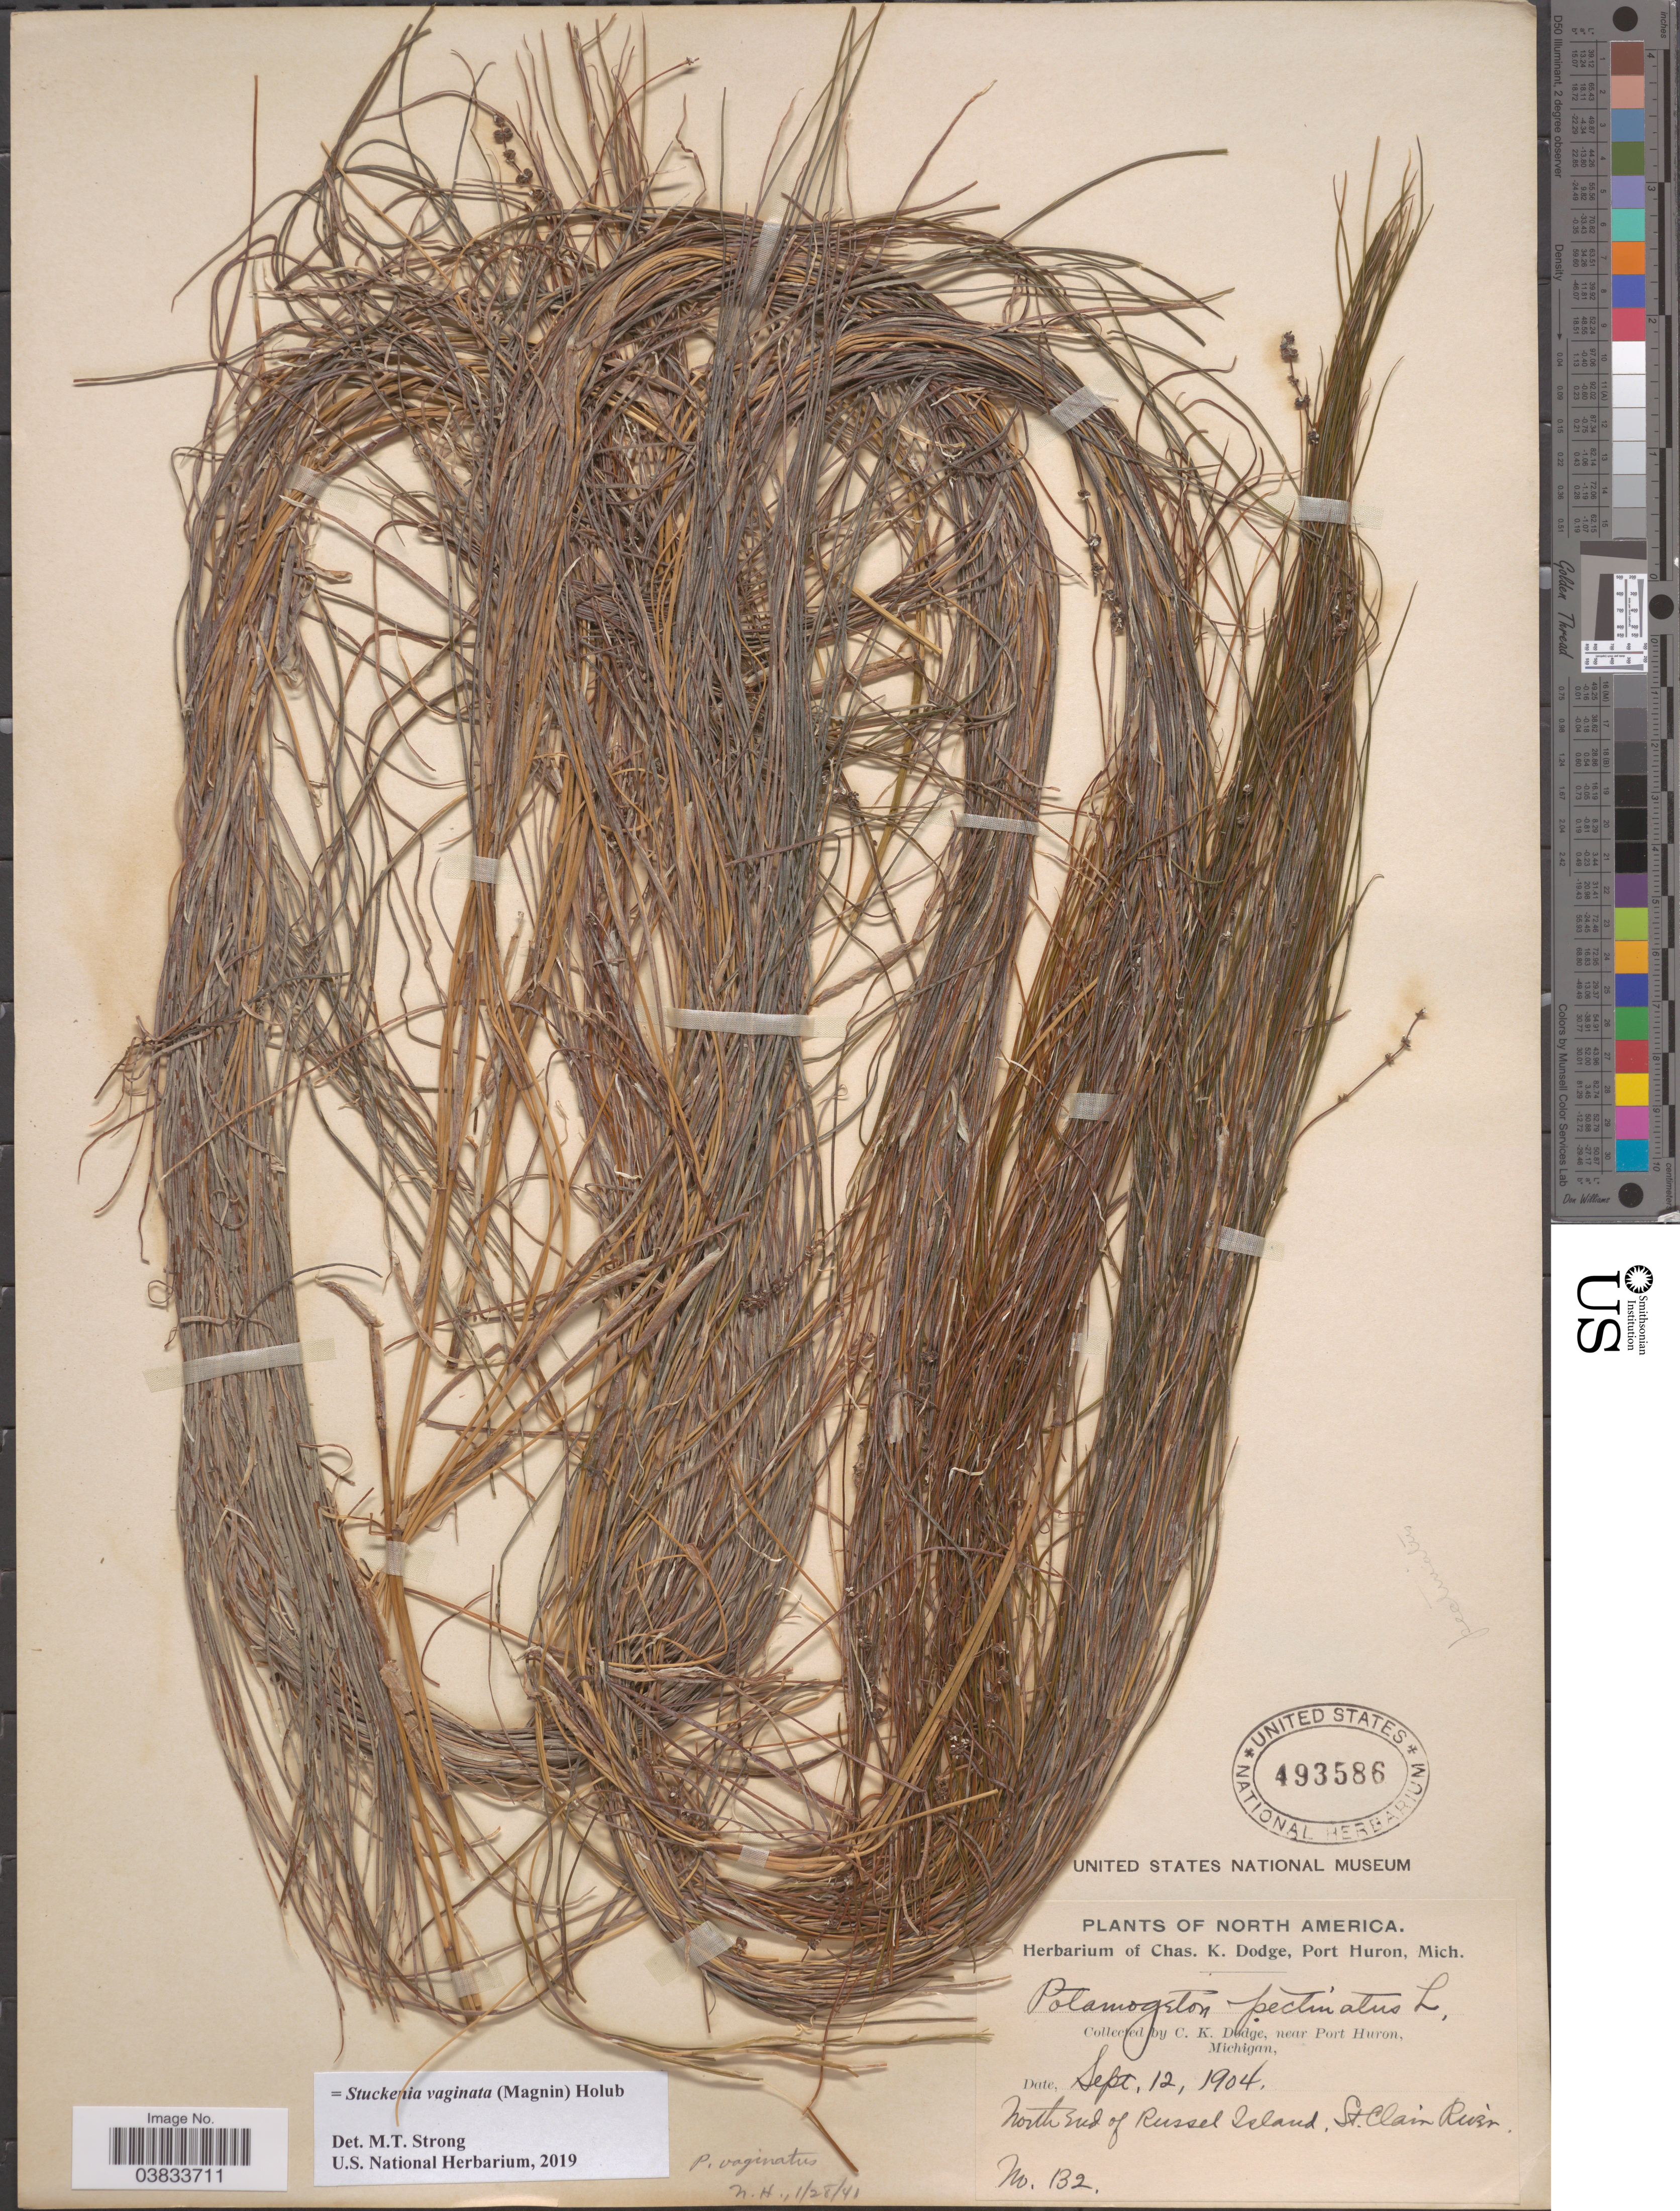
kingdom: Plantae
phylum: Tracheophyta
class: Liliopsida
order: Alismatales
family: Potamogetonaceae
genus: Stuckenia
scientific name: Stuckenia vaginata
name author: (Magnin) Holub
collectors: C. Dodge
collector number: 132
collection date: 1904-09-12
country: United States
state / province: Michigan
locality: Near Port Huron. North end of Russel Island, St. Clair River.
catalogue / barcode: US 493586